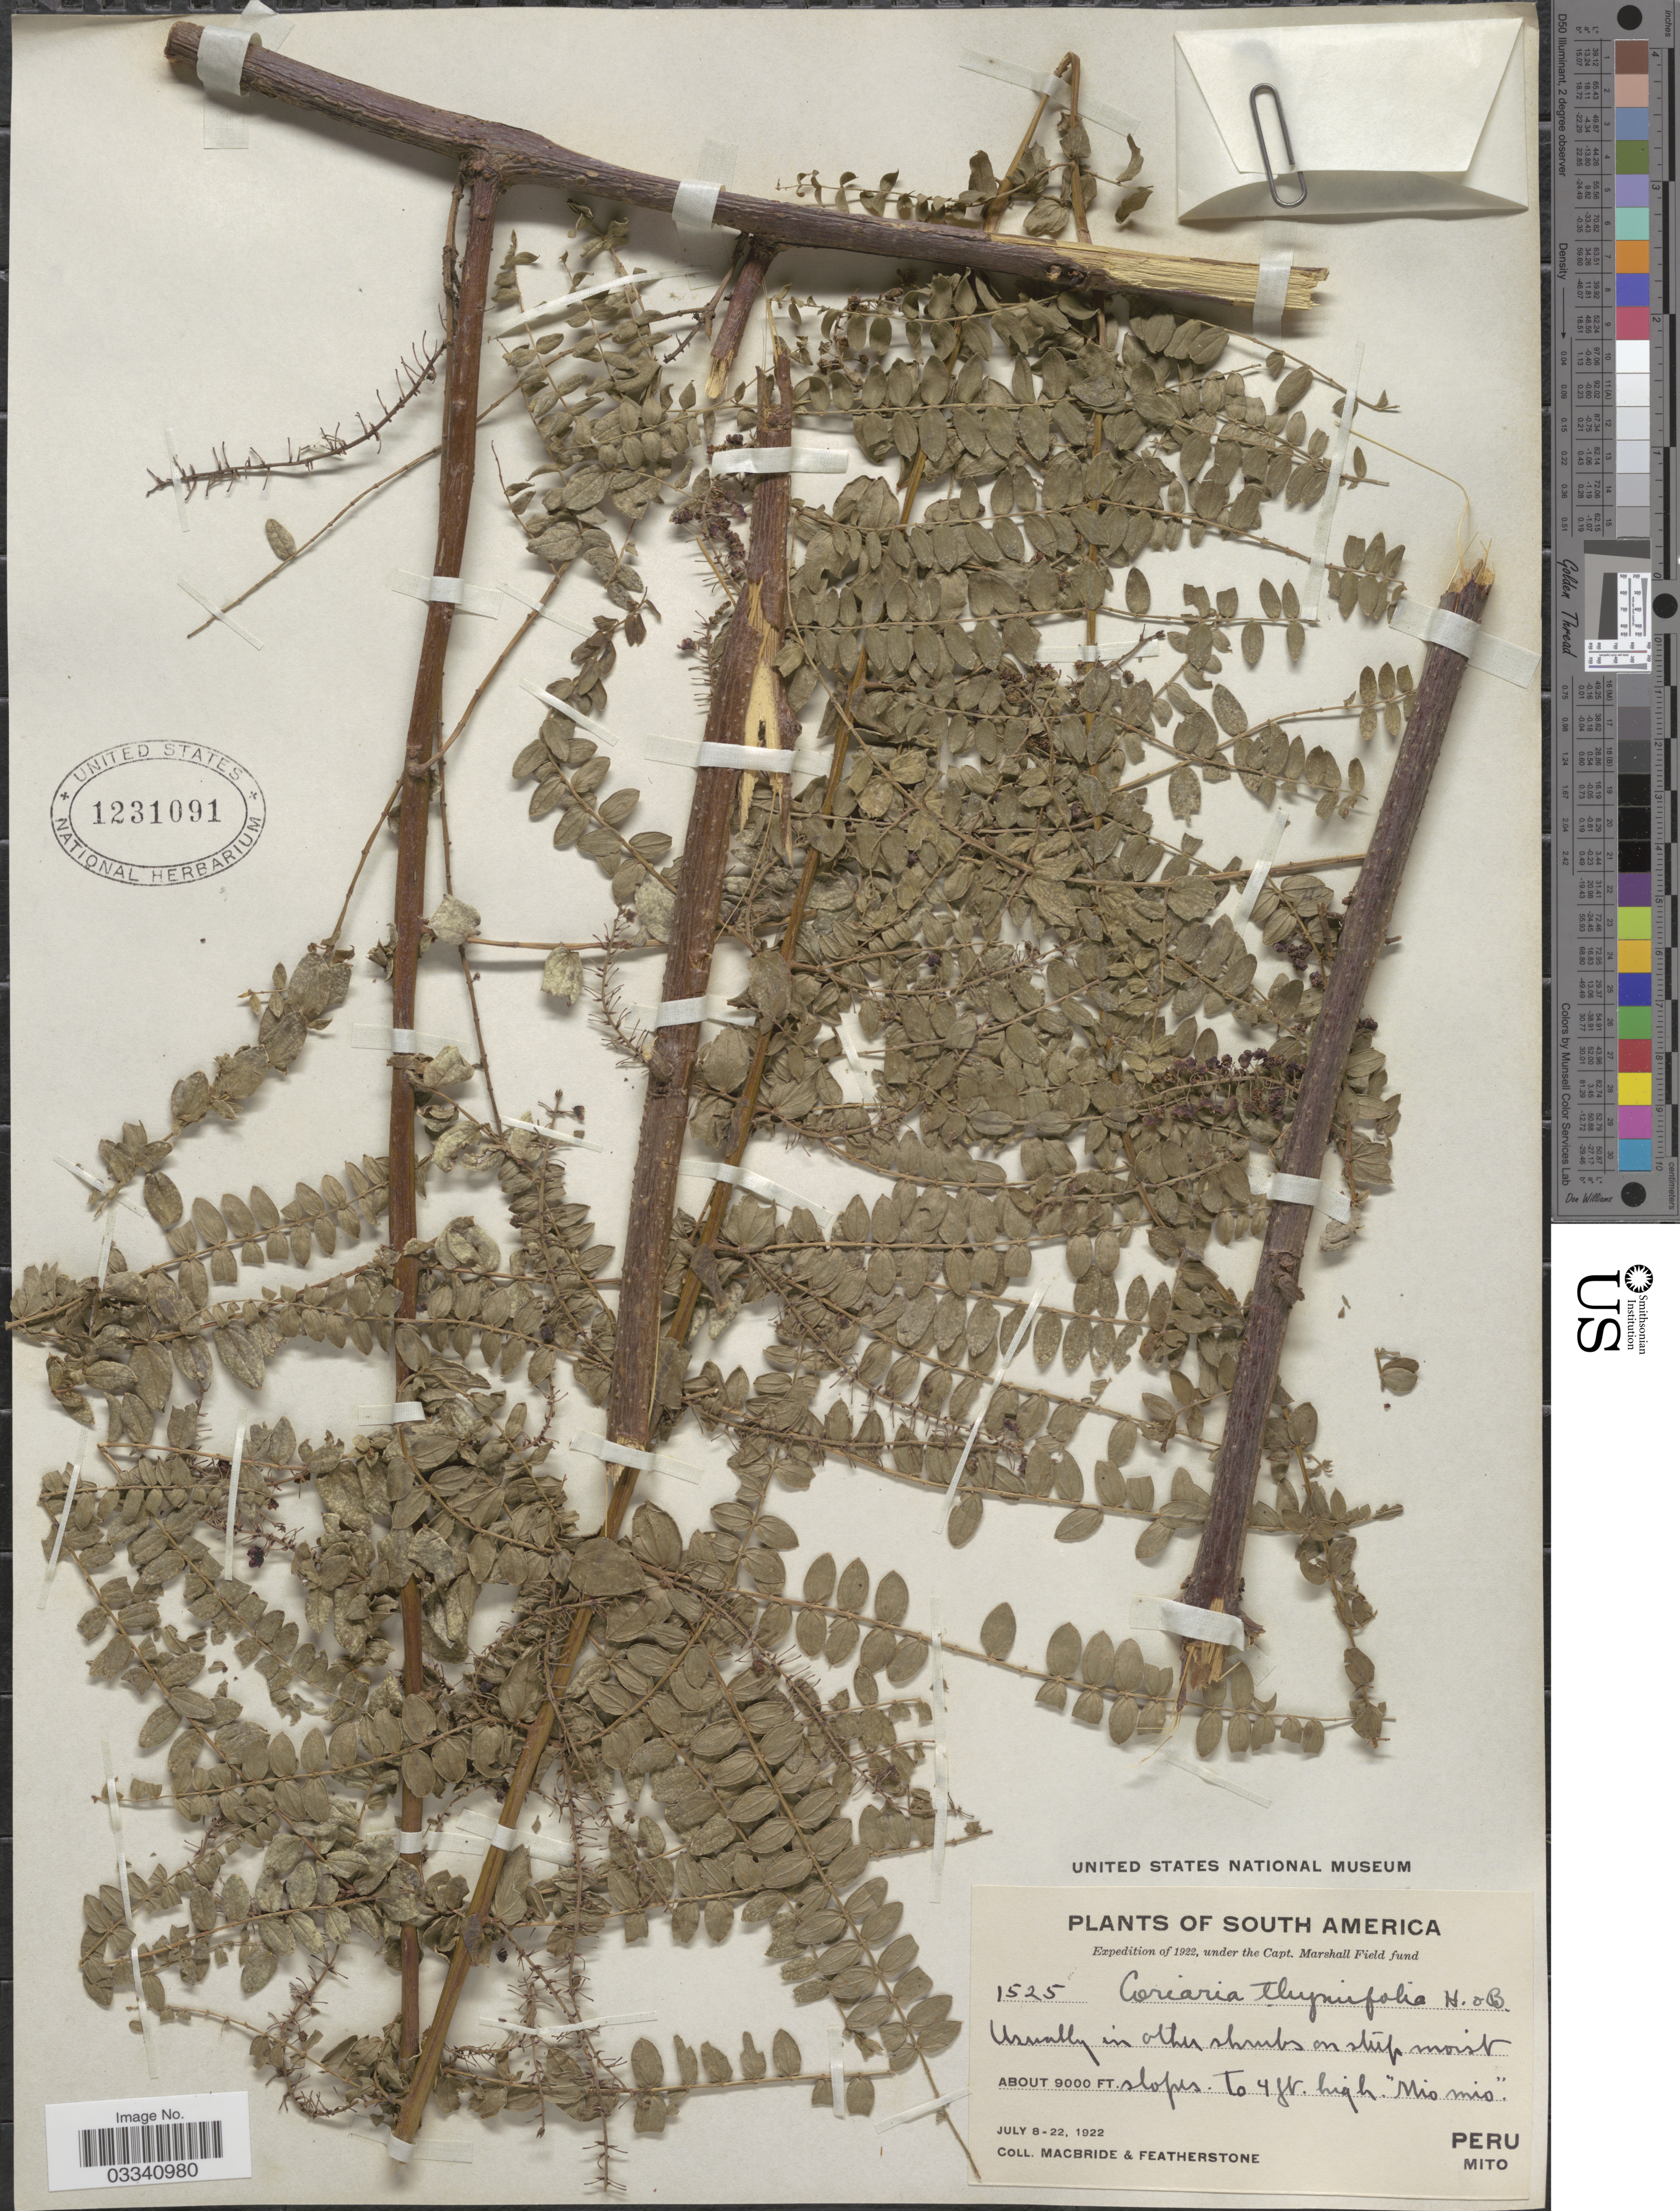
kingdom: Plantae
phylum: Tracheophyta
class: Magnoliopsida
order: Cucurbitales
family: Coriariaceae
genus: Coriaria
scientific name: Coriaria ruscifolia subsp. microphylla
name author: (Poir.) L.E. Skog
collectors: Macbride, -- & -. Featherstone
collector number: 1525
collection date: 1922-07-08/1922-07-22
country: Peru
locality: Mito.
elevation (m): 2743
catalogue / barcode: US 1231091